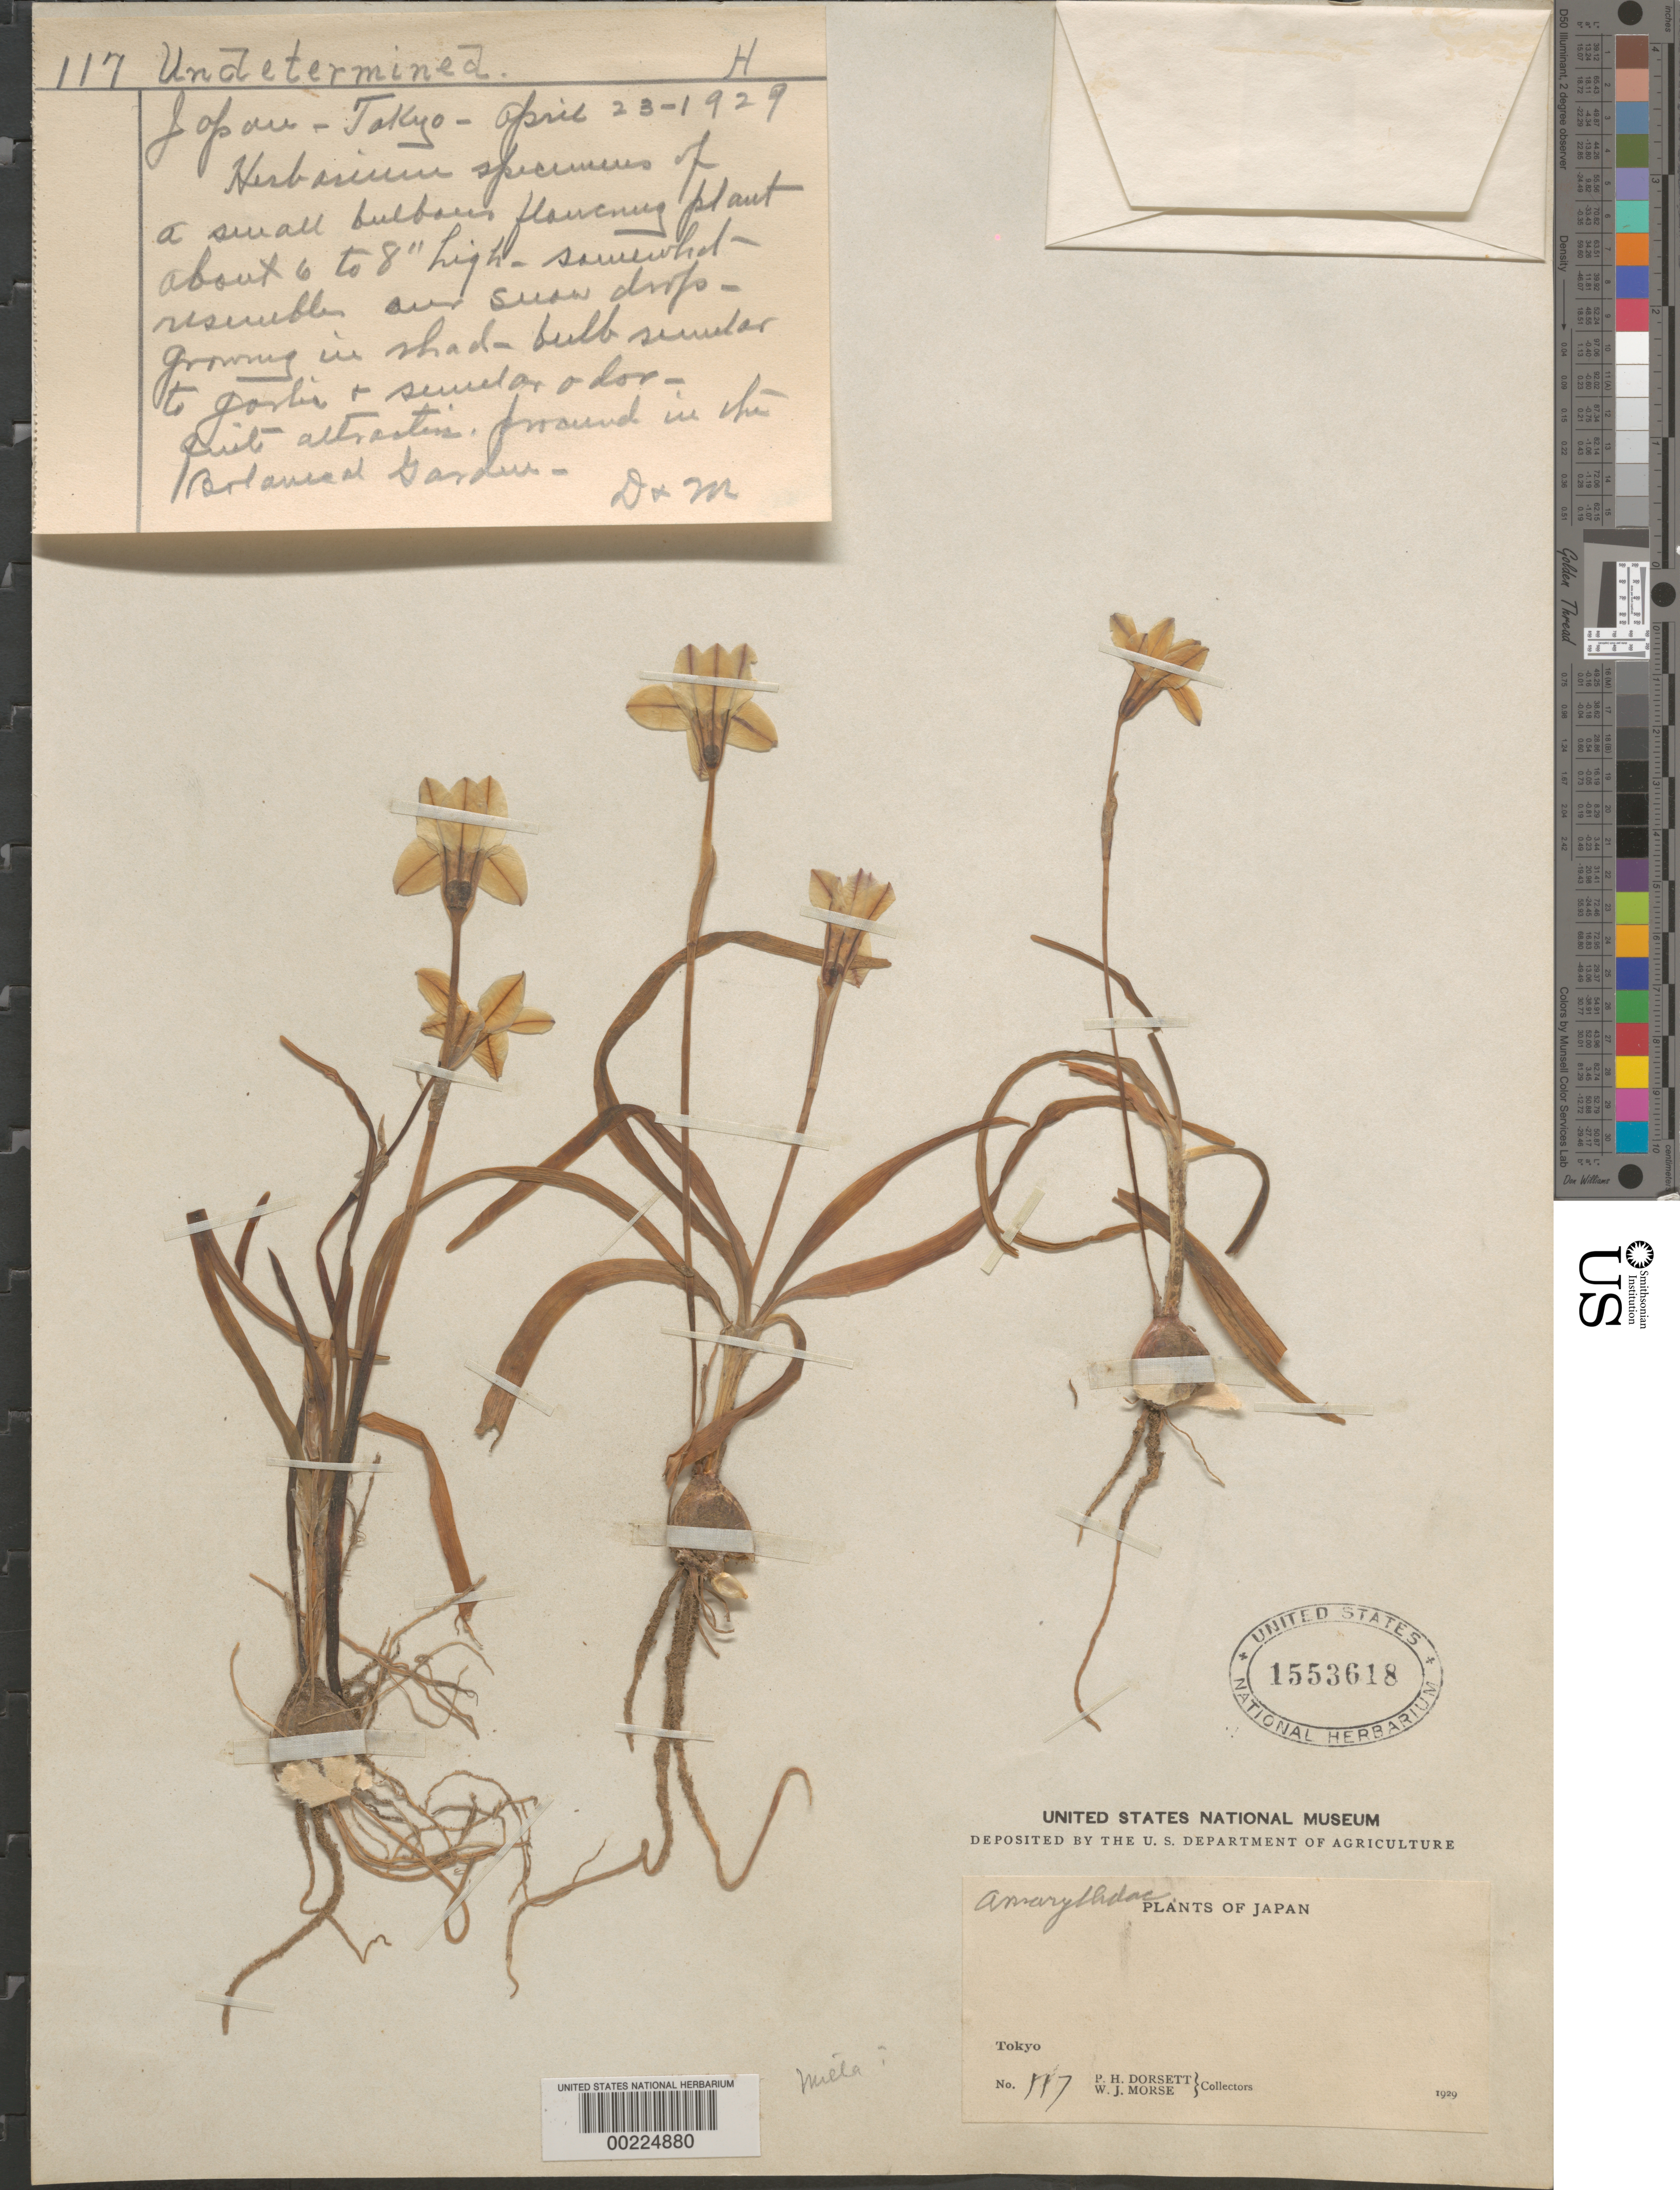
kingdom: Plantae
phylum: Tracheophyta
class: Liliopsida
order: Asparagales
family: Amaryllidaceae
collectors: P. H. Dorsett & W. J. Morse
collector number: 117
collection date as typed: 23 Apr 1929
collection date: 1929-04-23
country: Japan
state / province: Tokyo, Federal City of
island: Honshu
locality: Tokyo, botanical garden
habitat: Growing in shade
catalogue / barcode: US 1553618